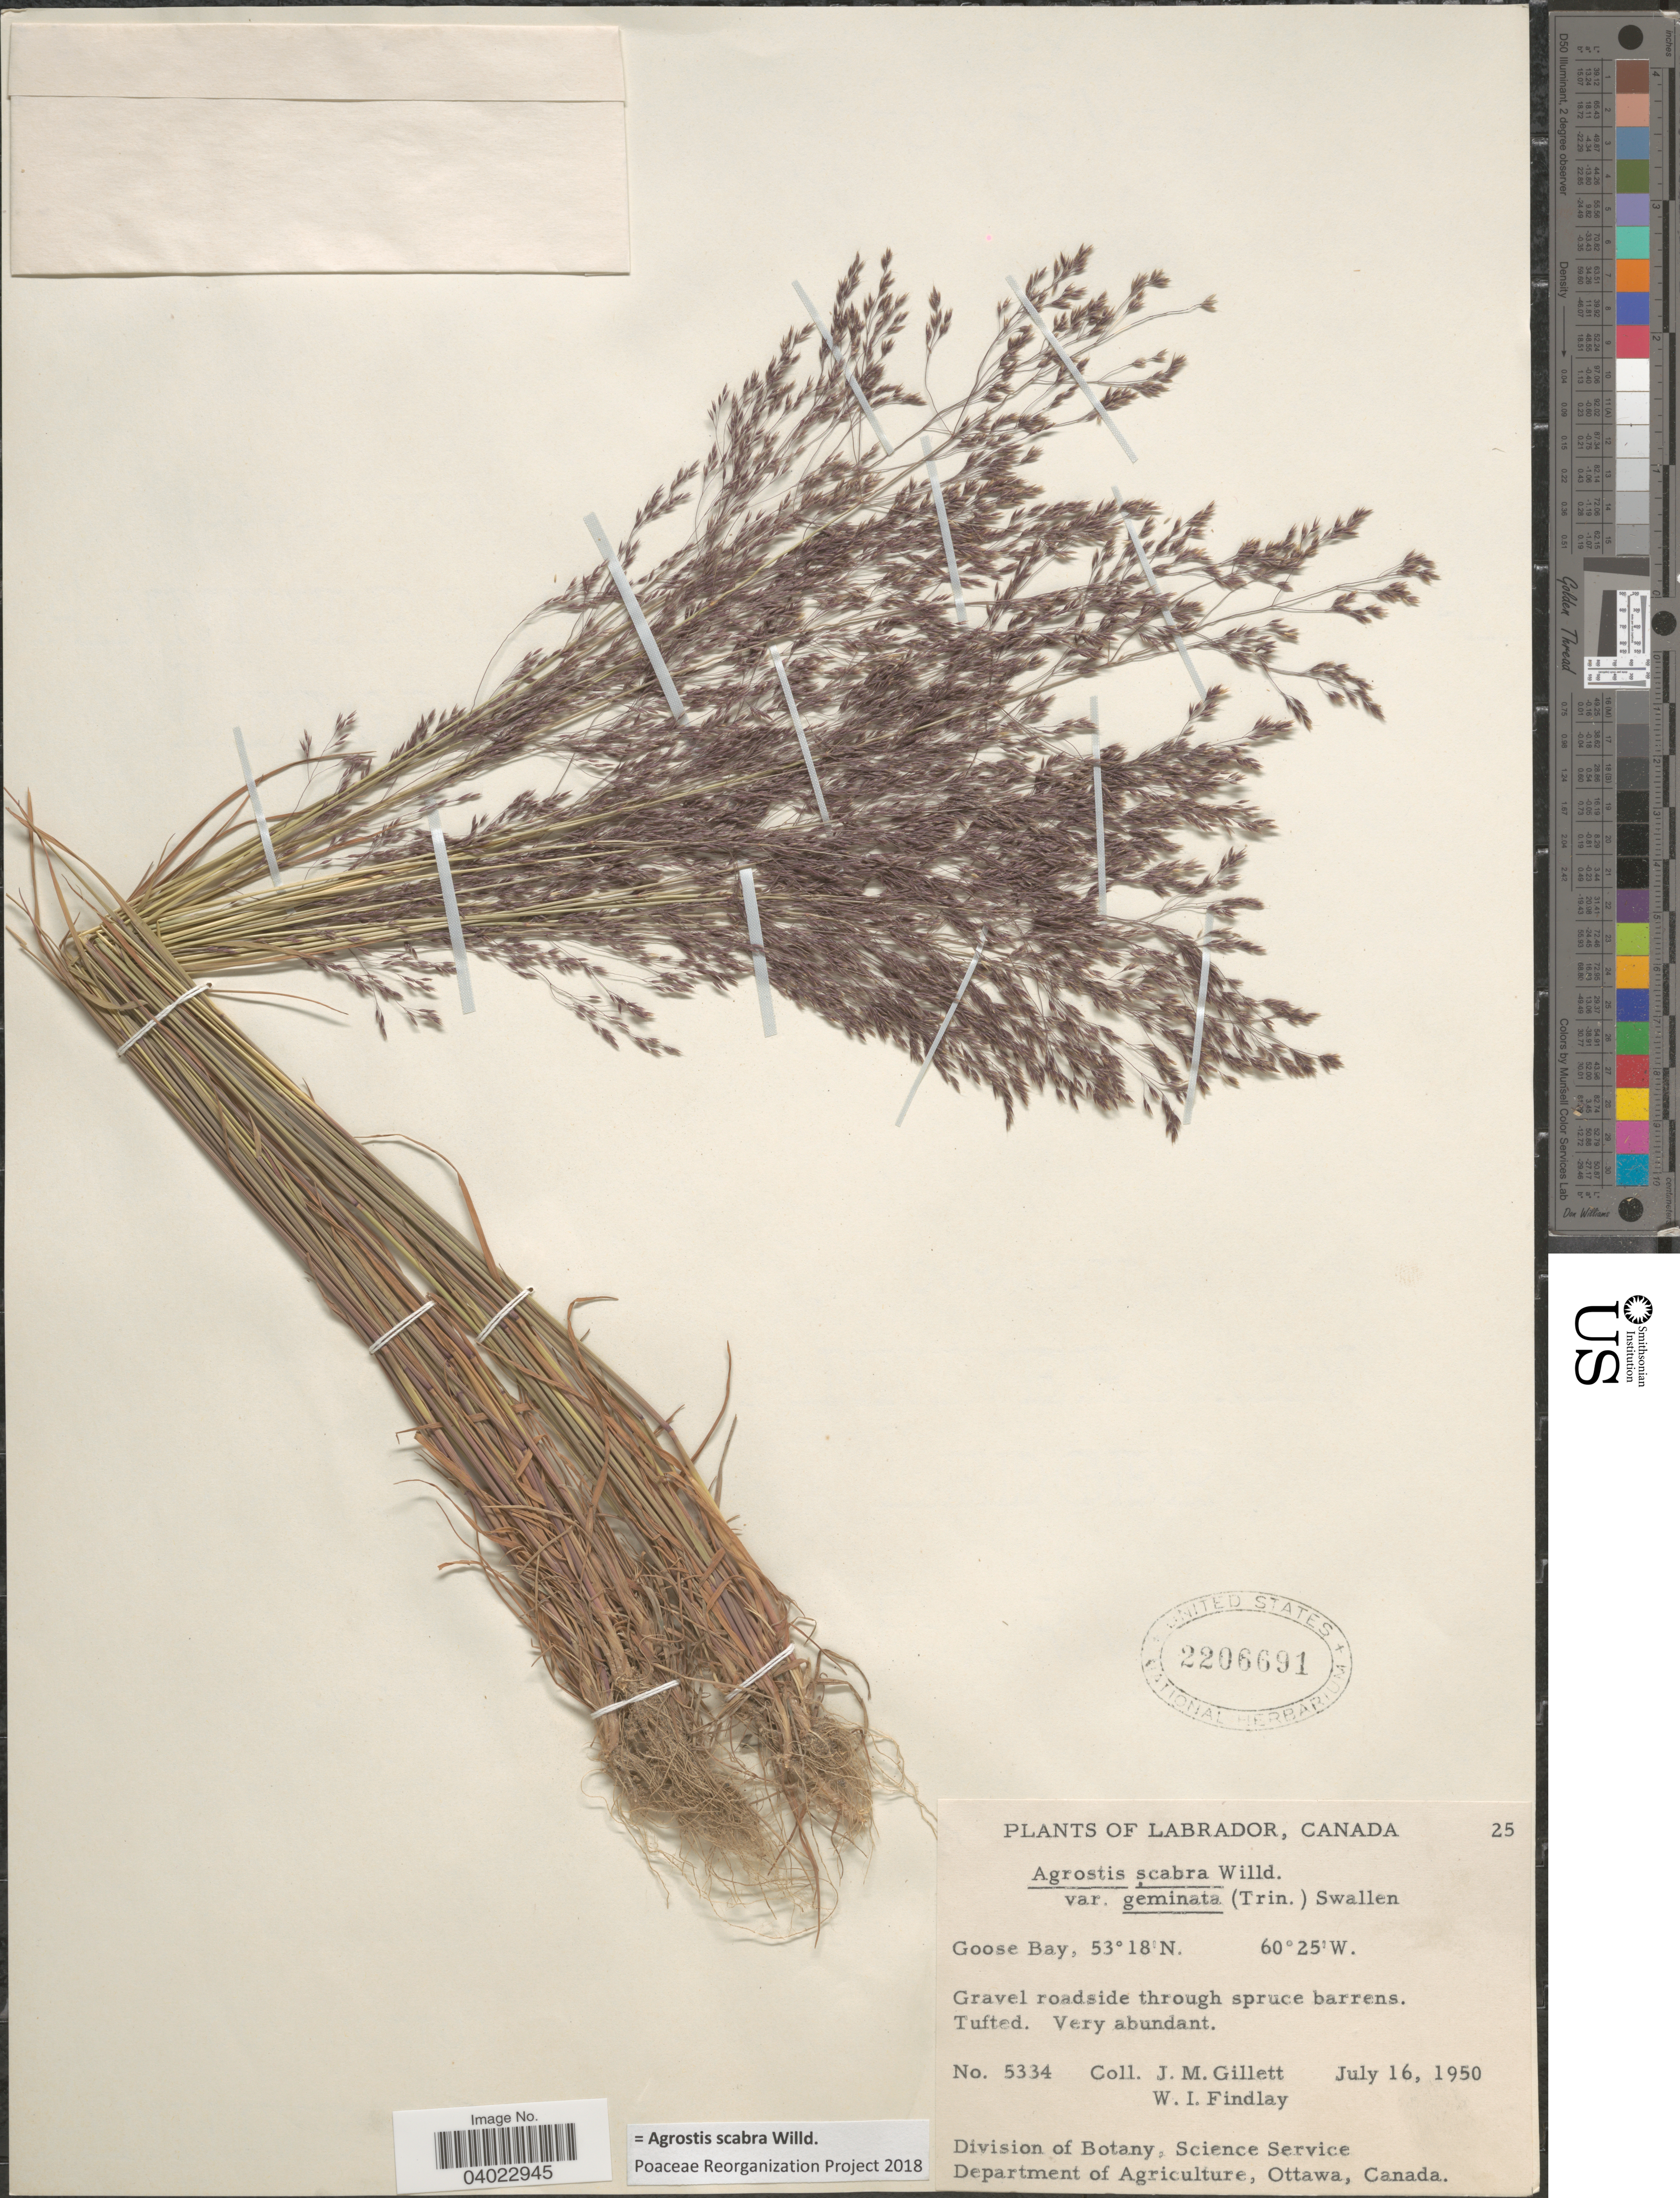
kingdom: Plantae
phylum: Tracheophyta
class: Liliopsida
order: Poales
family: Poaceae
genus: Agrostis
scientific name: Agrostis scabra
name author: Willd.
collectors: J. M. Gillett & W. Findlay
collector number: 5334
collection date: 1950-07-16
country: Canada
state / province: Newfoundland and Labrador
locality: Labrador. Goose Bay.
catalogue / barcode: US 2206691